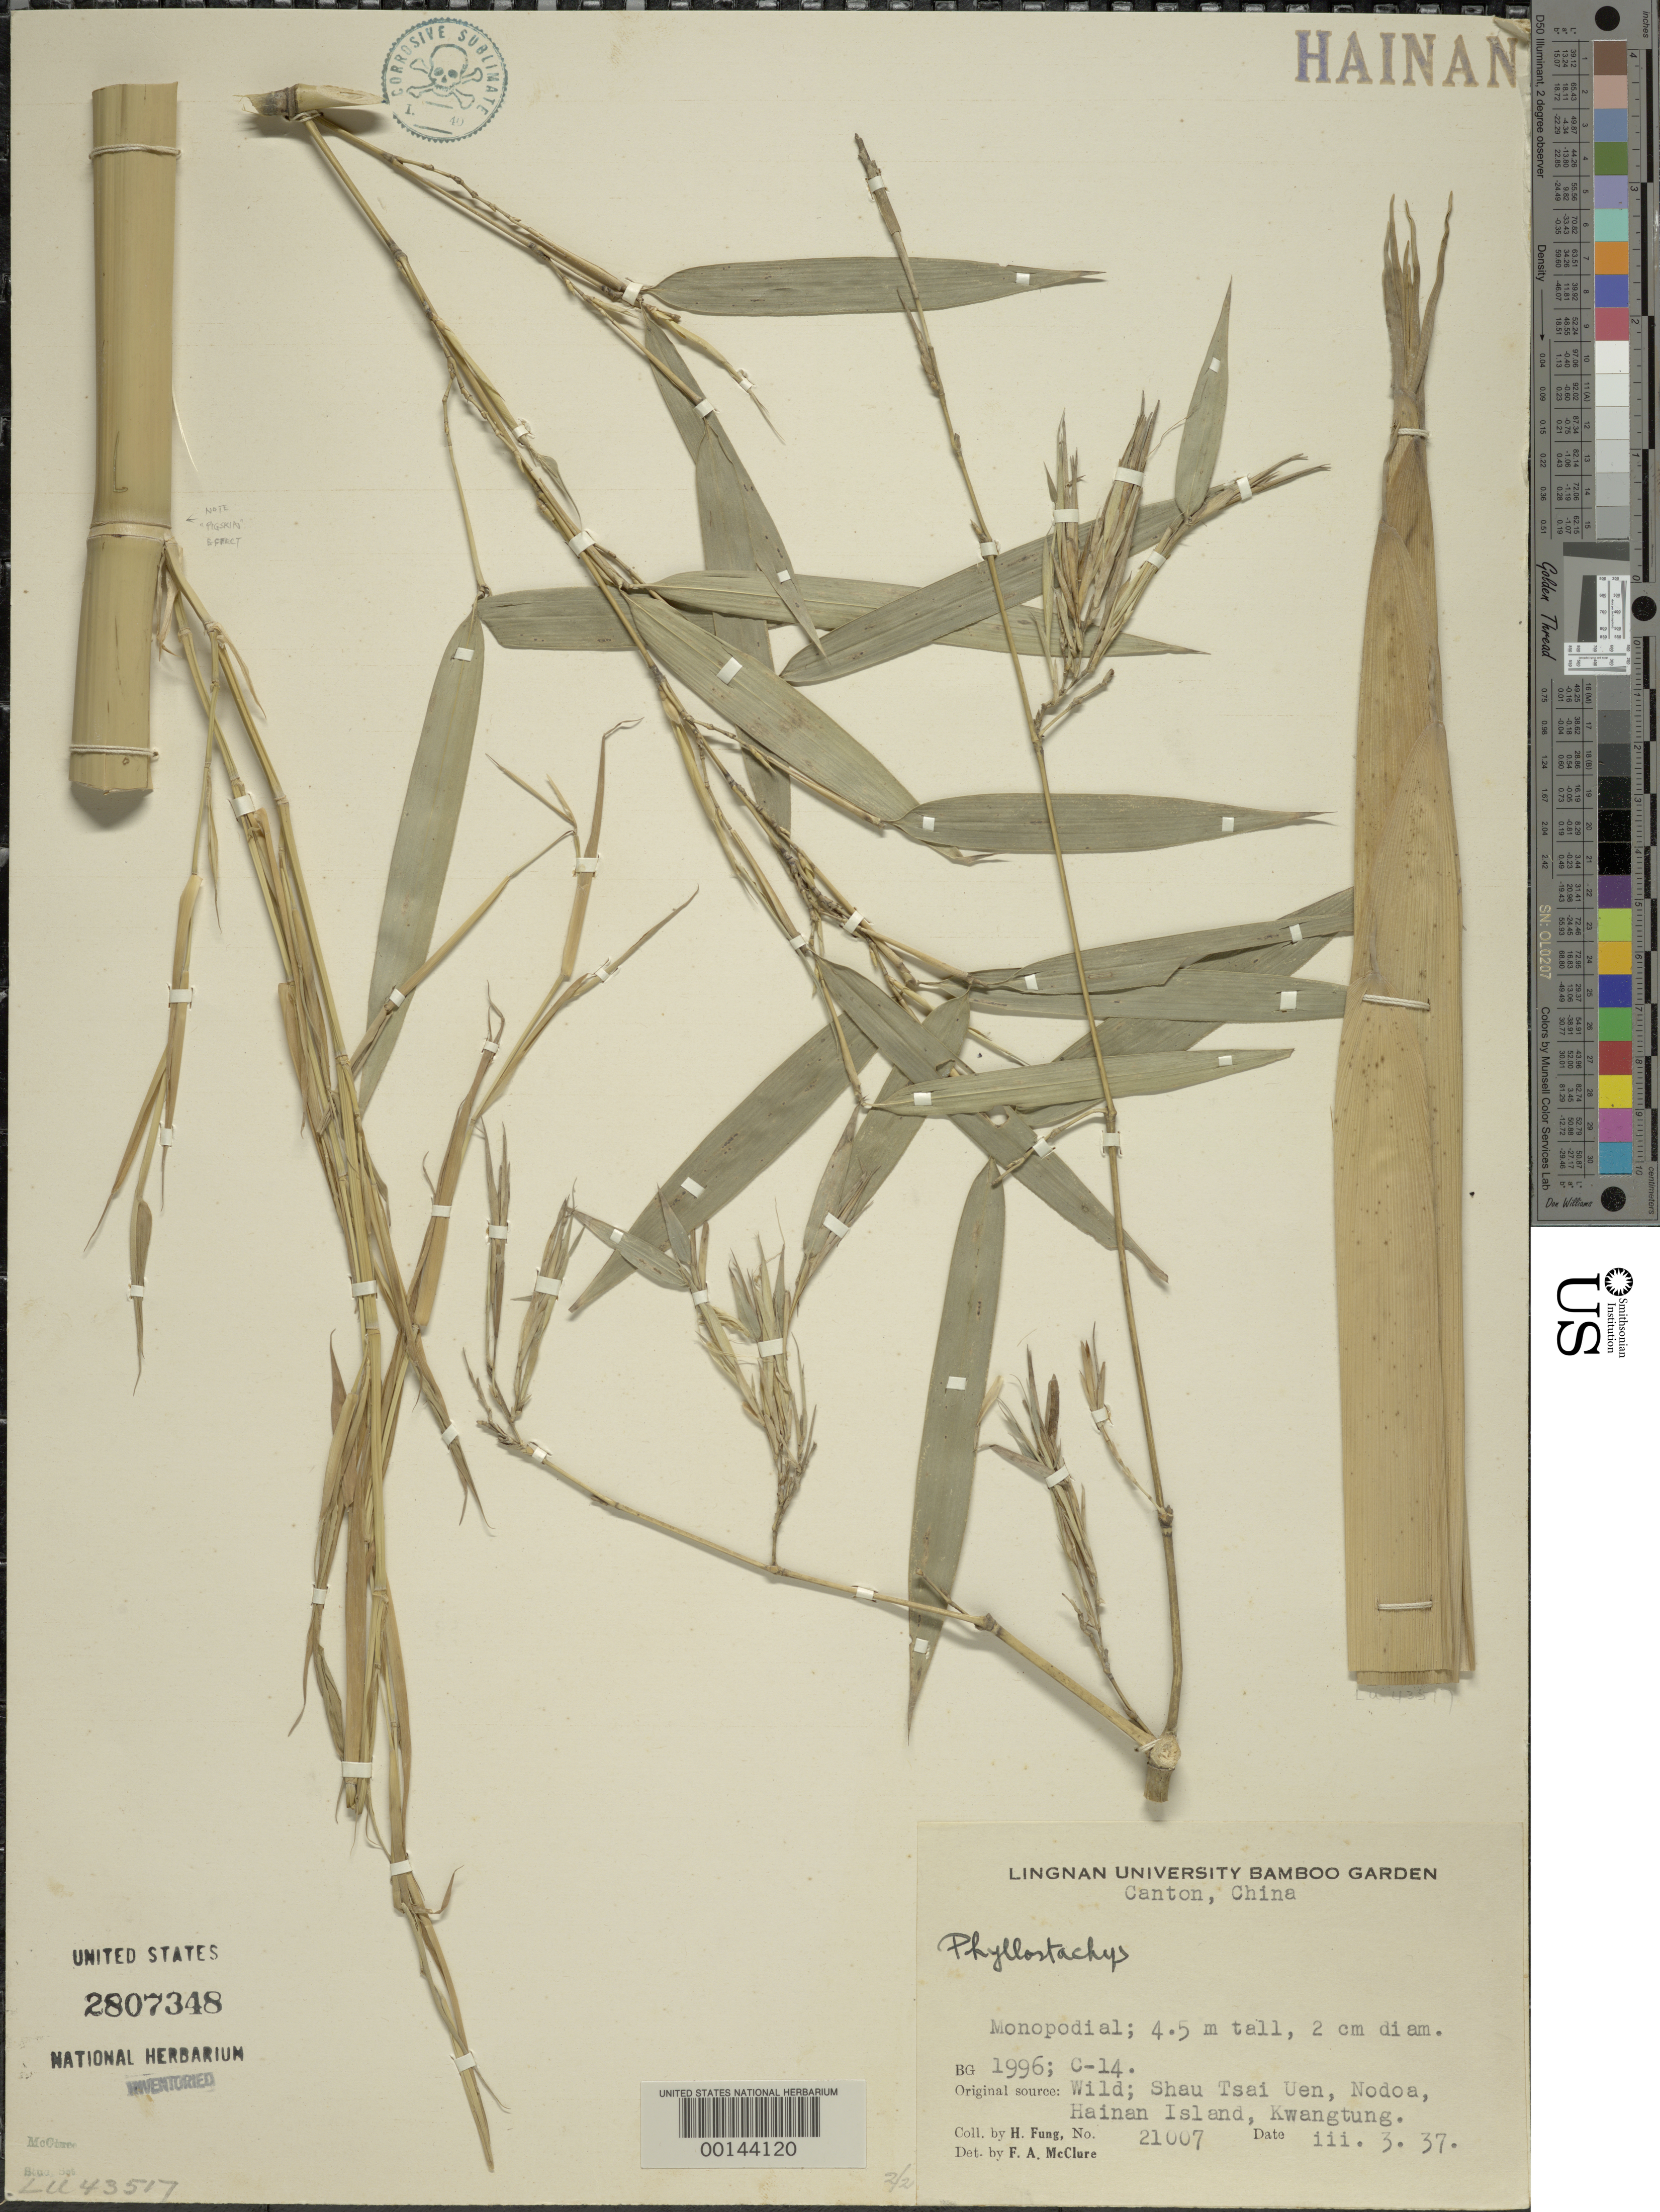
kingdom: Plantae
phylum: Tracheophyta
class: Liliopsida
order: Poales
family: Poaceae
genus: Phyllostachys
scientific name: Phyllostachys sp.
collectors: H. L. Fung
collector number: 21007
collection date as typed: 03 Mar 1937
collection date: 1937-03-03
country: China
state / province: Hainan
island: Hainan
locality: Hainan, nodoa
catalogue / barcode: US 2807348